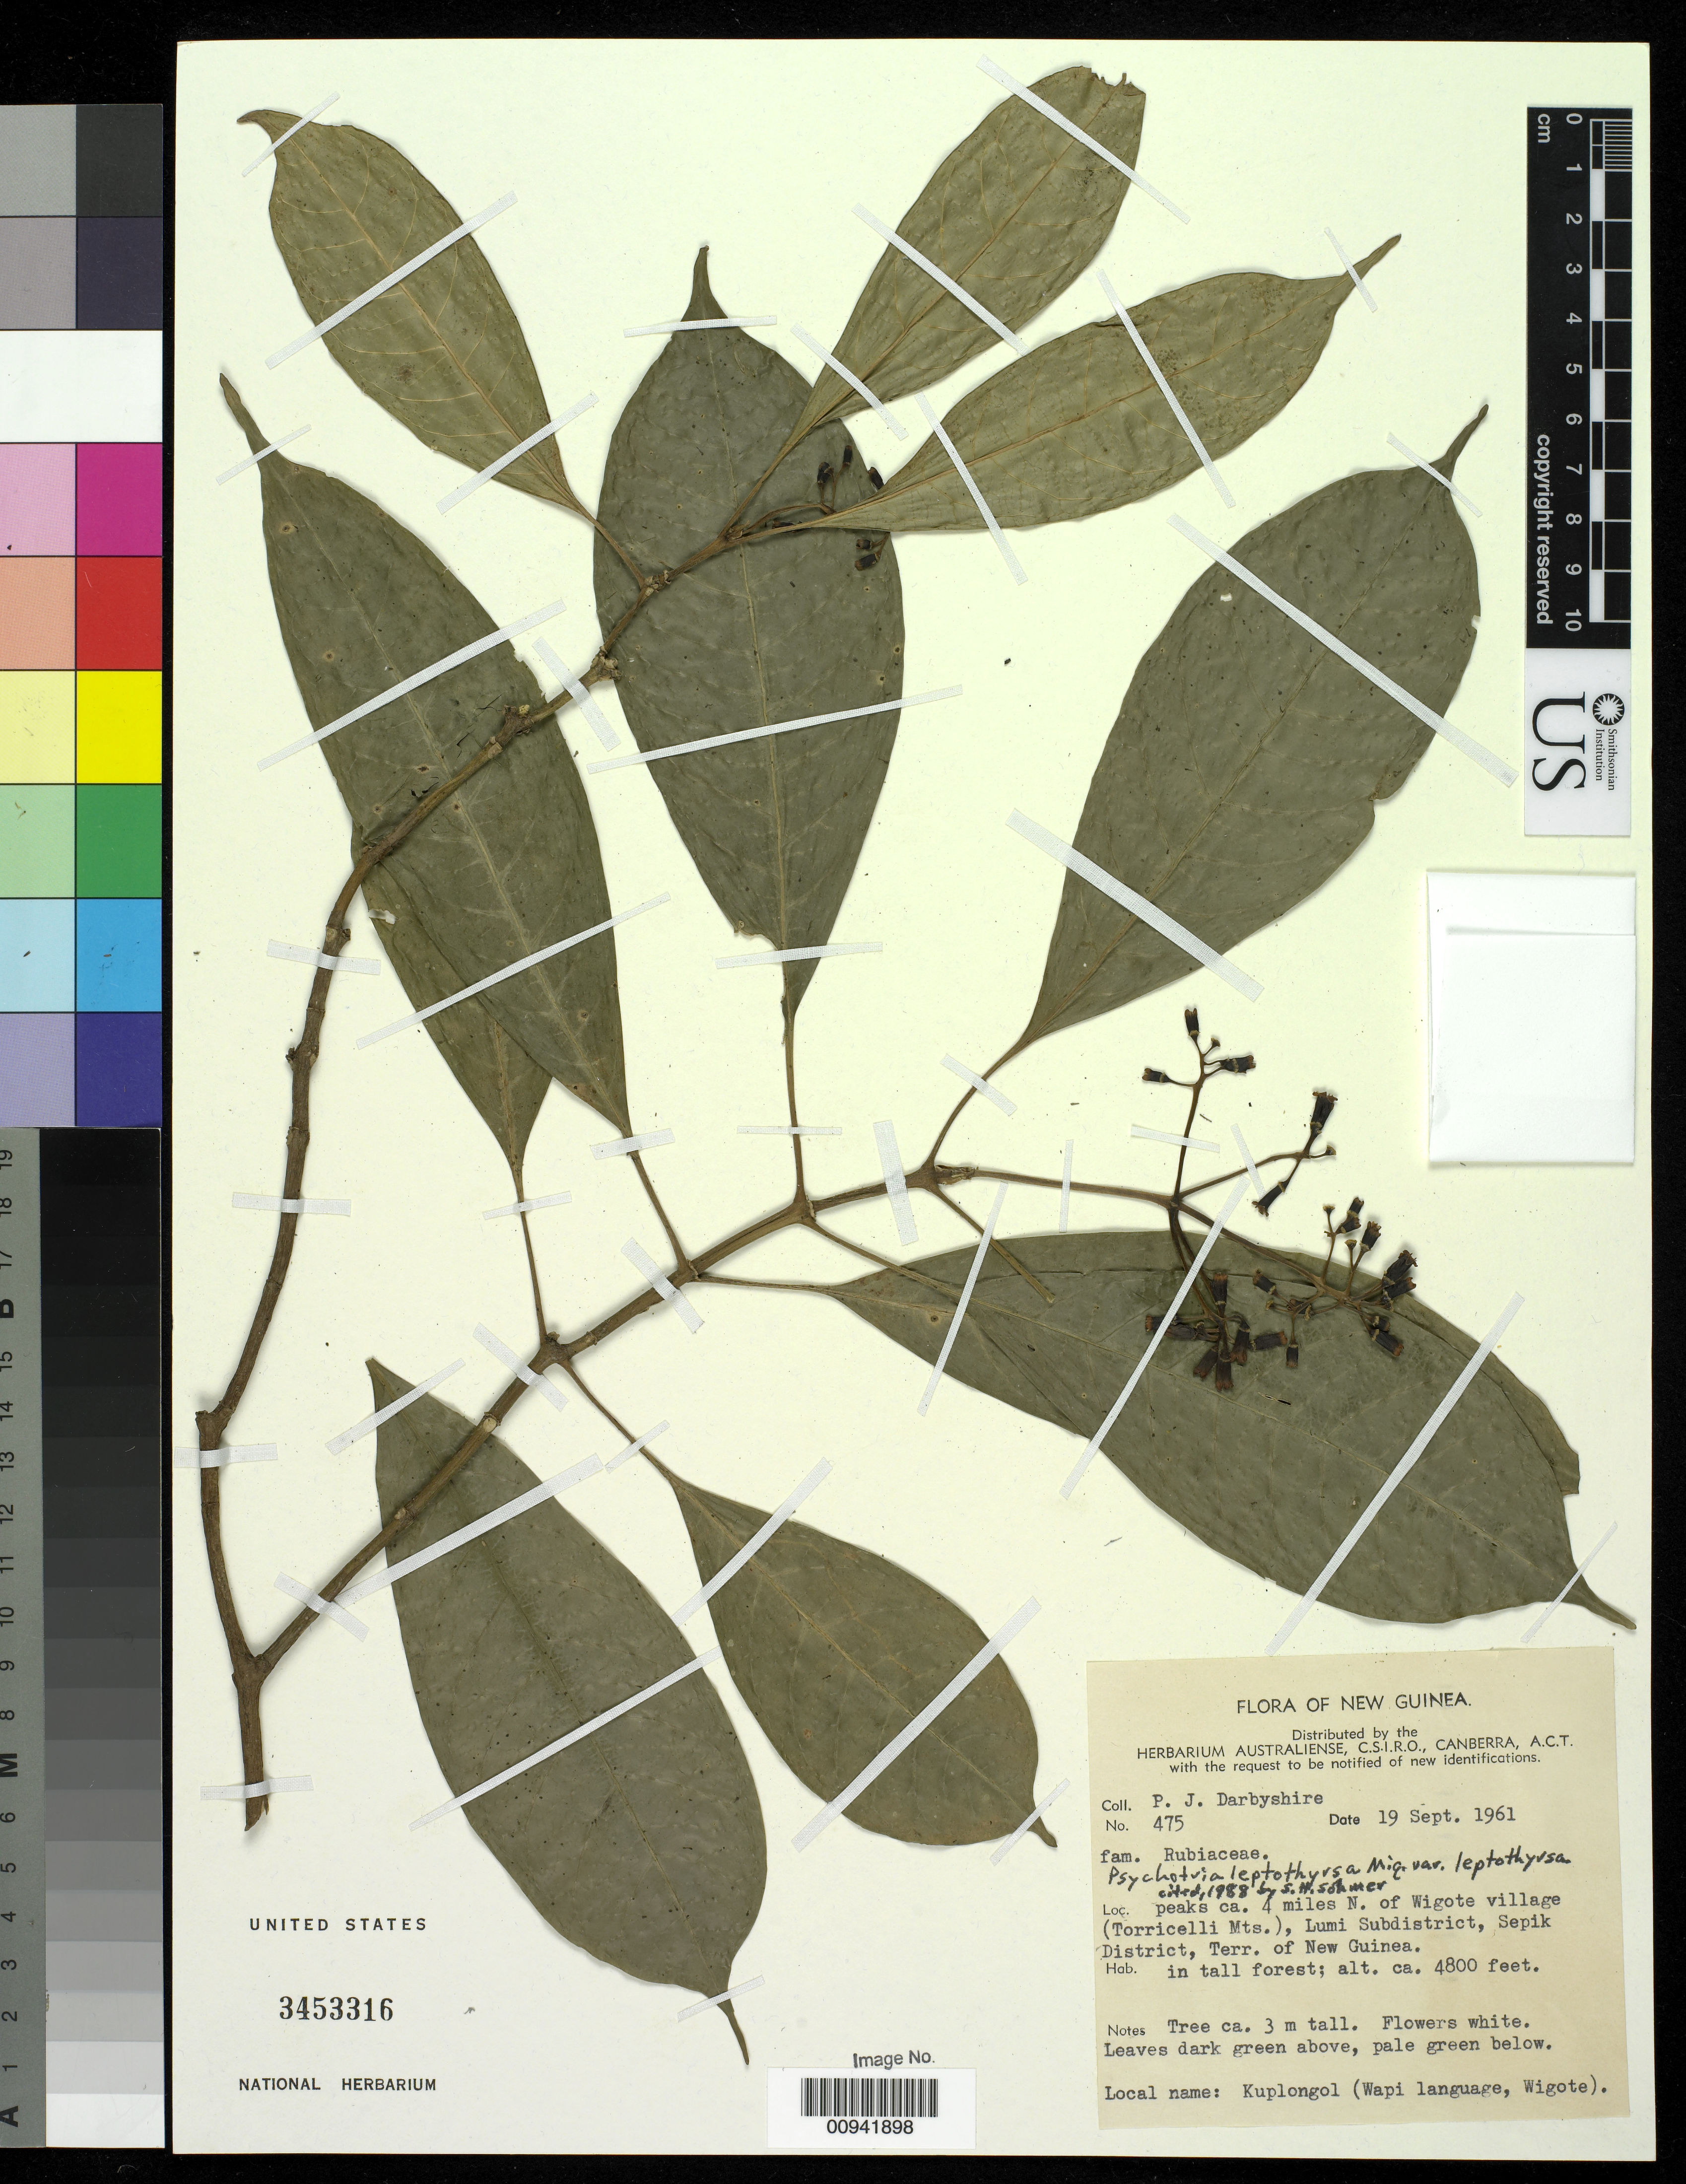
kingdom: Plantae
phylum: Tracheophyta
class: Magnoliopsida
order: Gentianales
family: Rubiaceae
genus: Psychotria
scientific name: Psychotria leptothyrsa var. leptothyrsa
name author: Miq.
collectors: P. Darbyshire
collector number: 475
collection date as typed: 19 Sep 1961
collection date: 1961-09-19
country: Papua New Guinea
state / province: Sandaun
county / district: Lumi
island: New Guinea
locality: peaks ca. 4 miles N. of Wigote village (Torriceli Mts.)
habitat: in tall forest.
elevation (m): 1463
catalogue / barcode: US 3453316